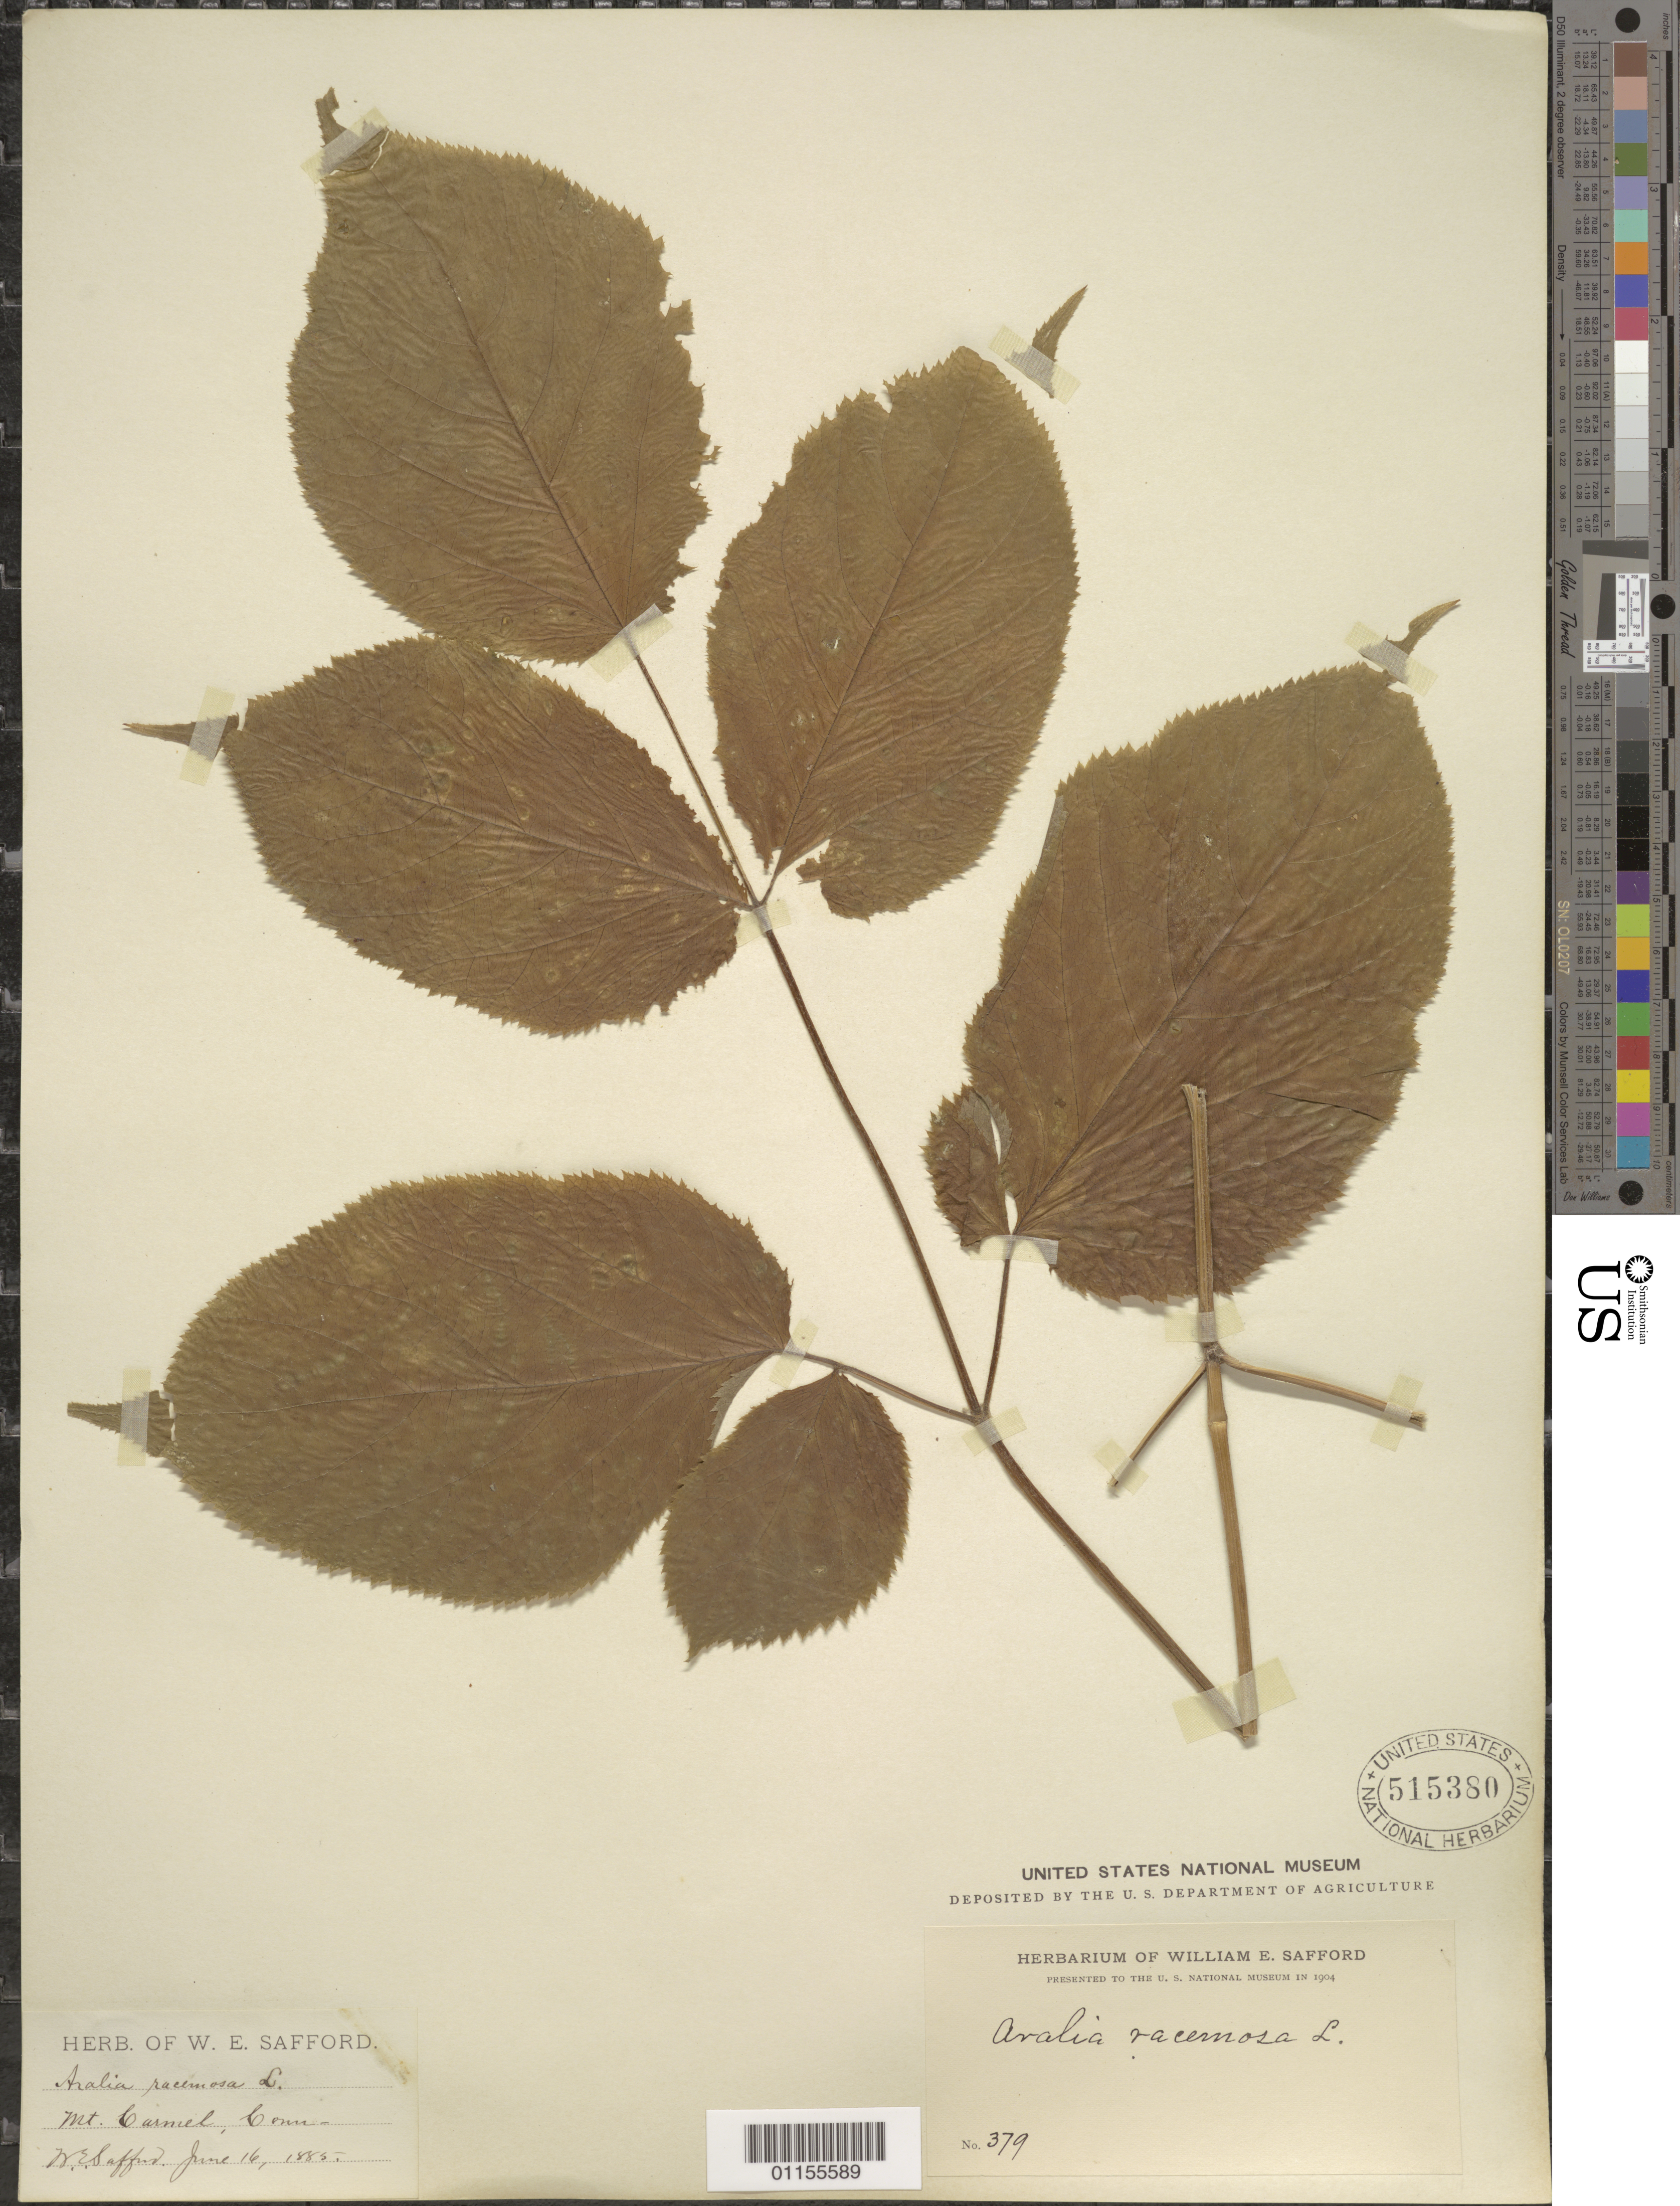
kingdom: Plantae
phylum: Tracheophyta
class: Magnoliopsida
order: Apiales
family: Araliaceae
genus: Aralia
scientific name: Aralia racemosa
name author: L.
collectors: W. E. Safford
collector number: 379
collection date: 1885-06-16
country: United States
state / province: Connecticut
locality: Mt Carmel.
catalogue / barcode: US 515380